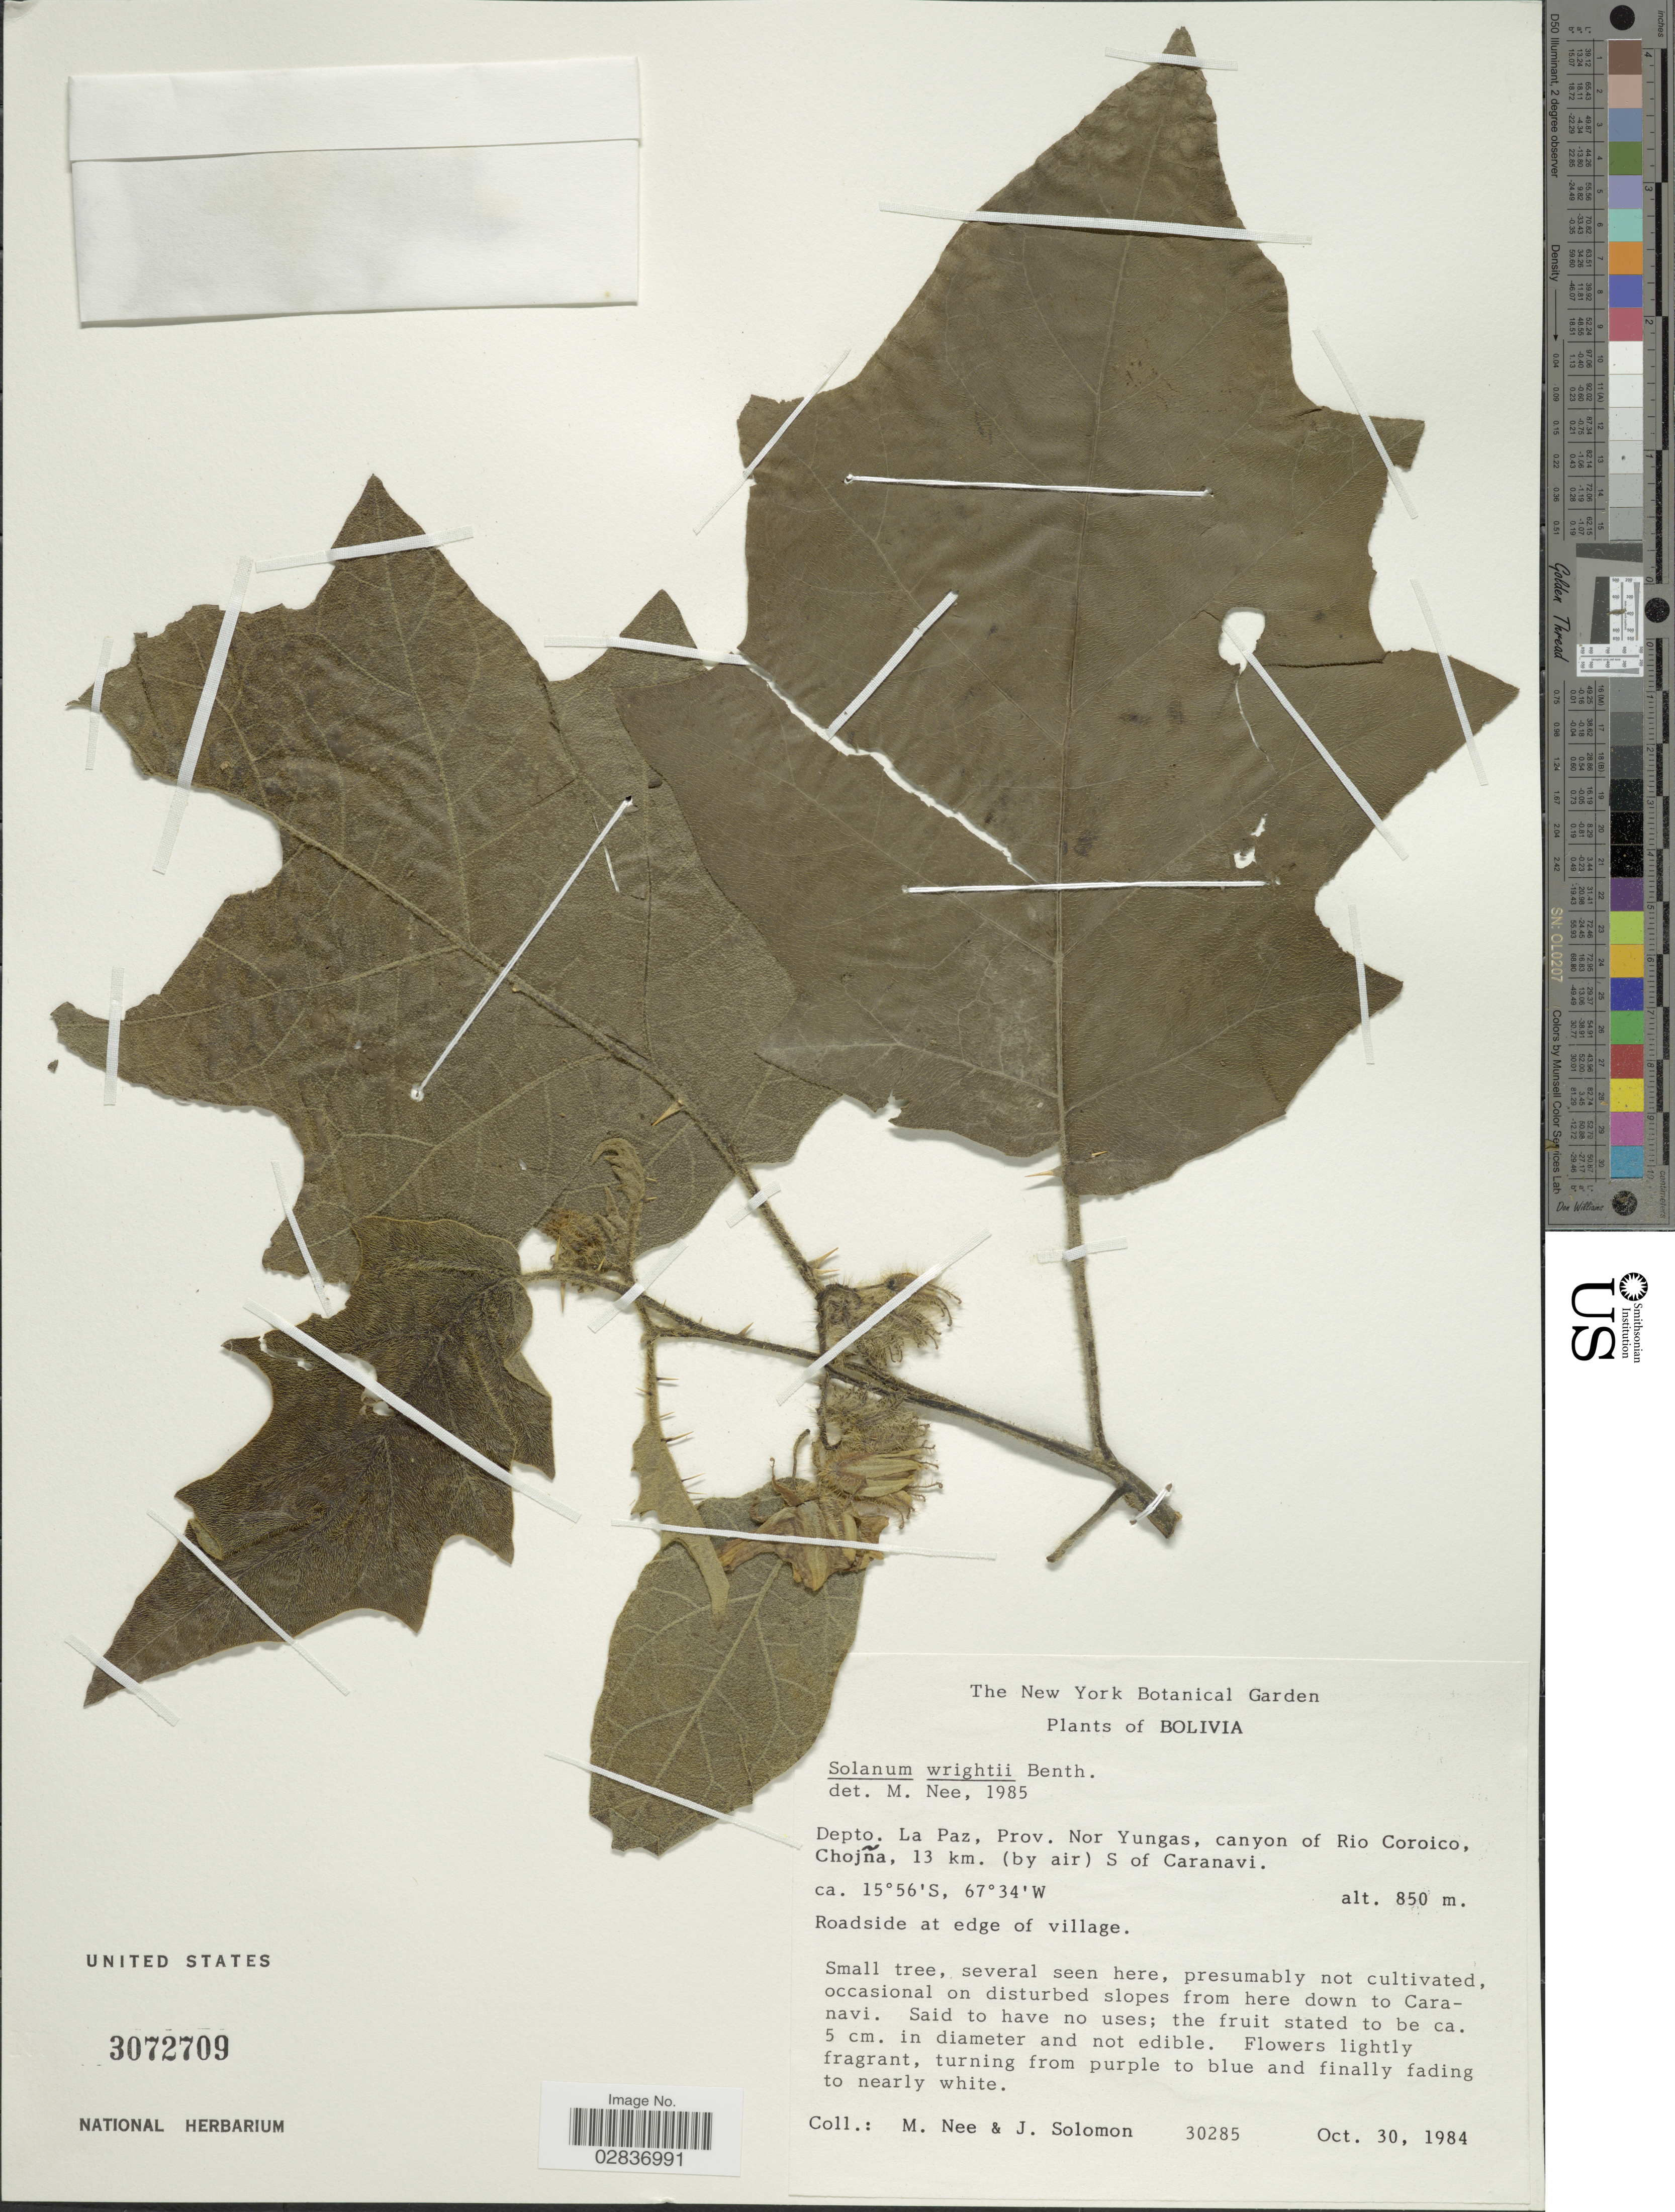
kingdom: Plantae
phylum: Tracheophyta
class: Magnoliopsida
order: Solanales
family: Solanaceae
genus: Solanum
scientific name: Solanum wrightii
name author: Benth.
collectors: M. Nee & J. Solomon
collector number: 30285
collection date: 1984-10-30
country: Bolivia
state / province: La Paz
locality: Depto. La Paz, Prov. Nor Yungas, canyon of Rio Coroico, Chojño, 13 km. (by air) S of Caranavi.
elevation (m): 850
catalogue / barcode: US 3072709